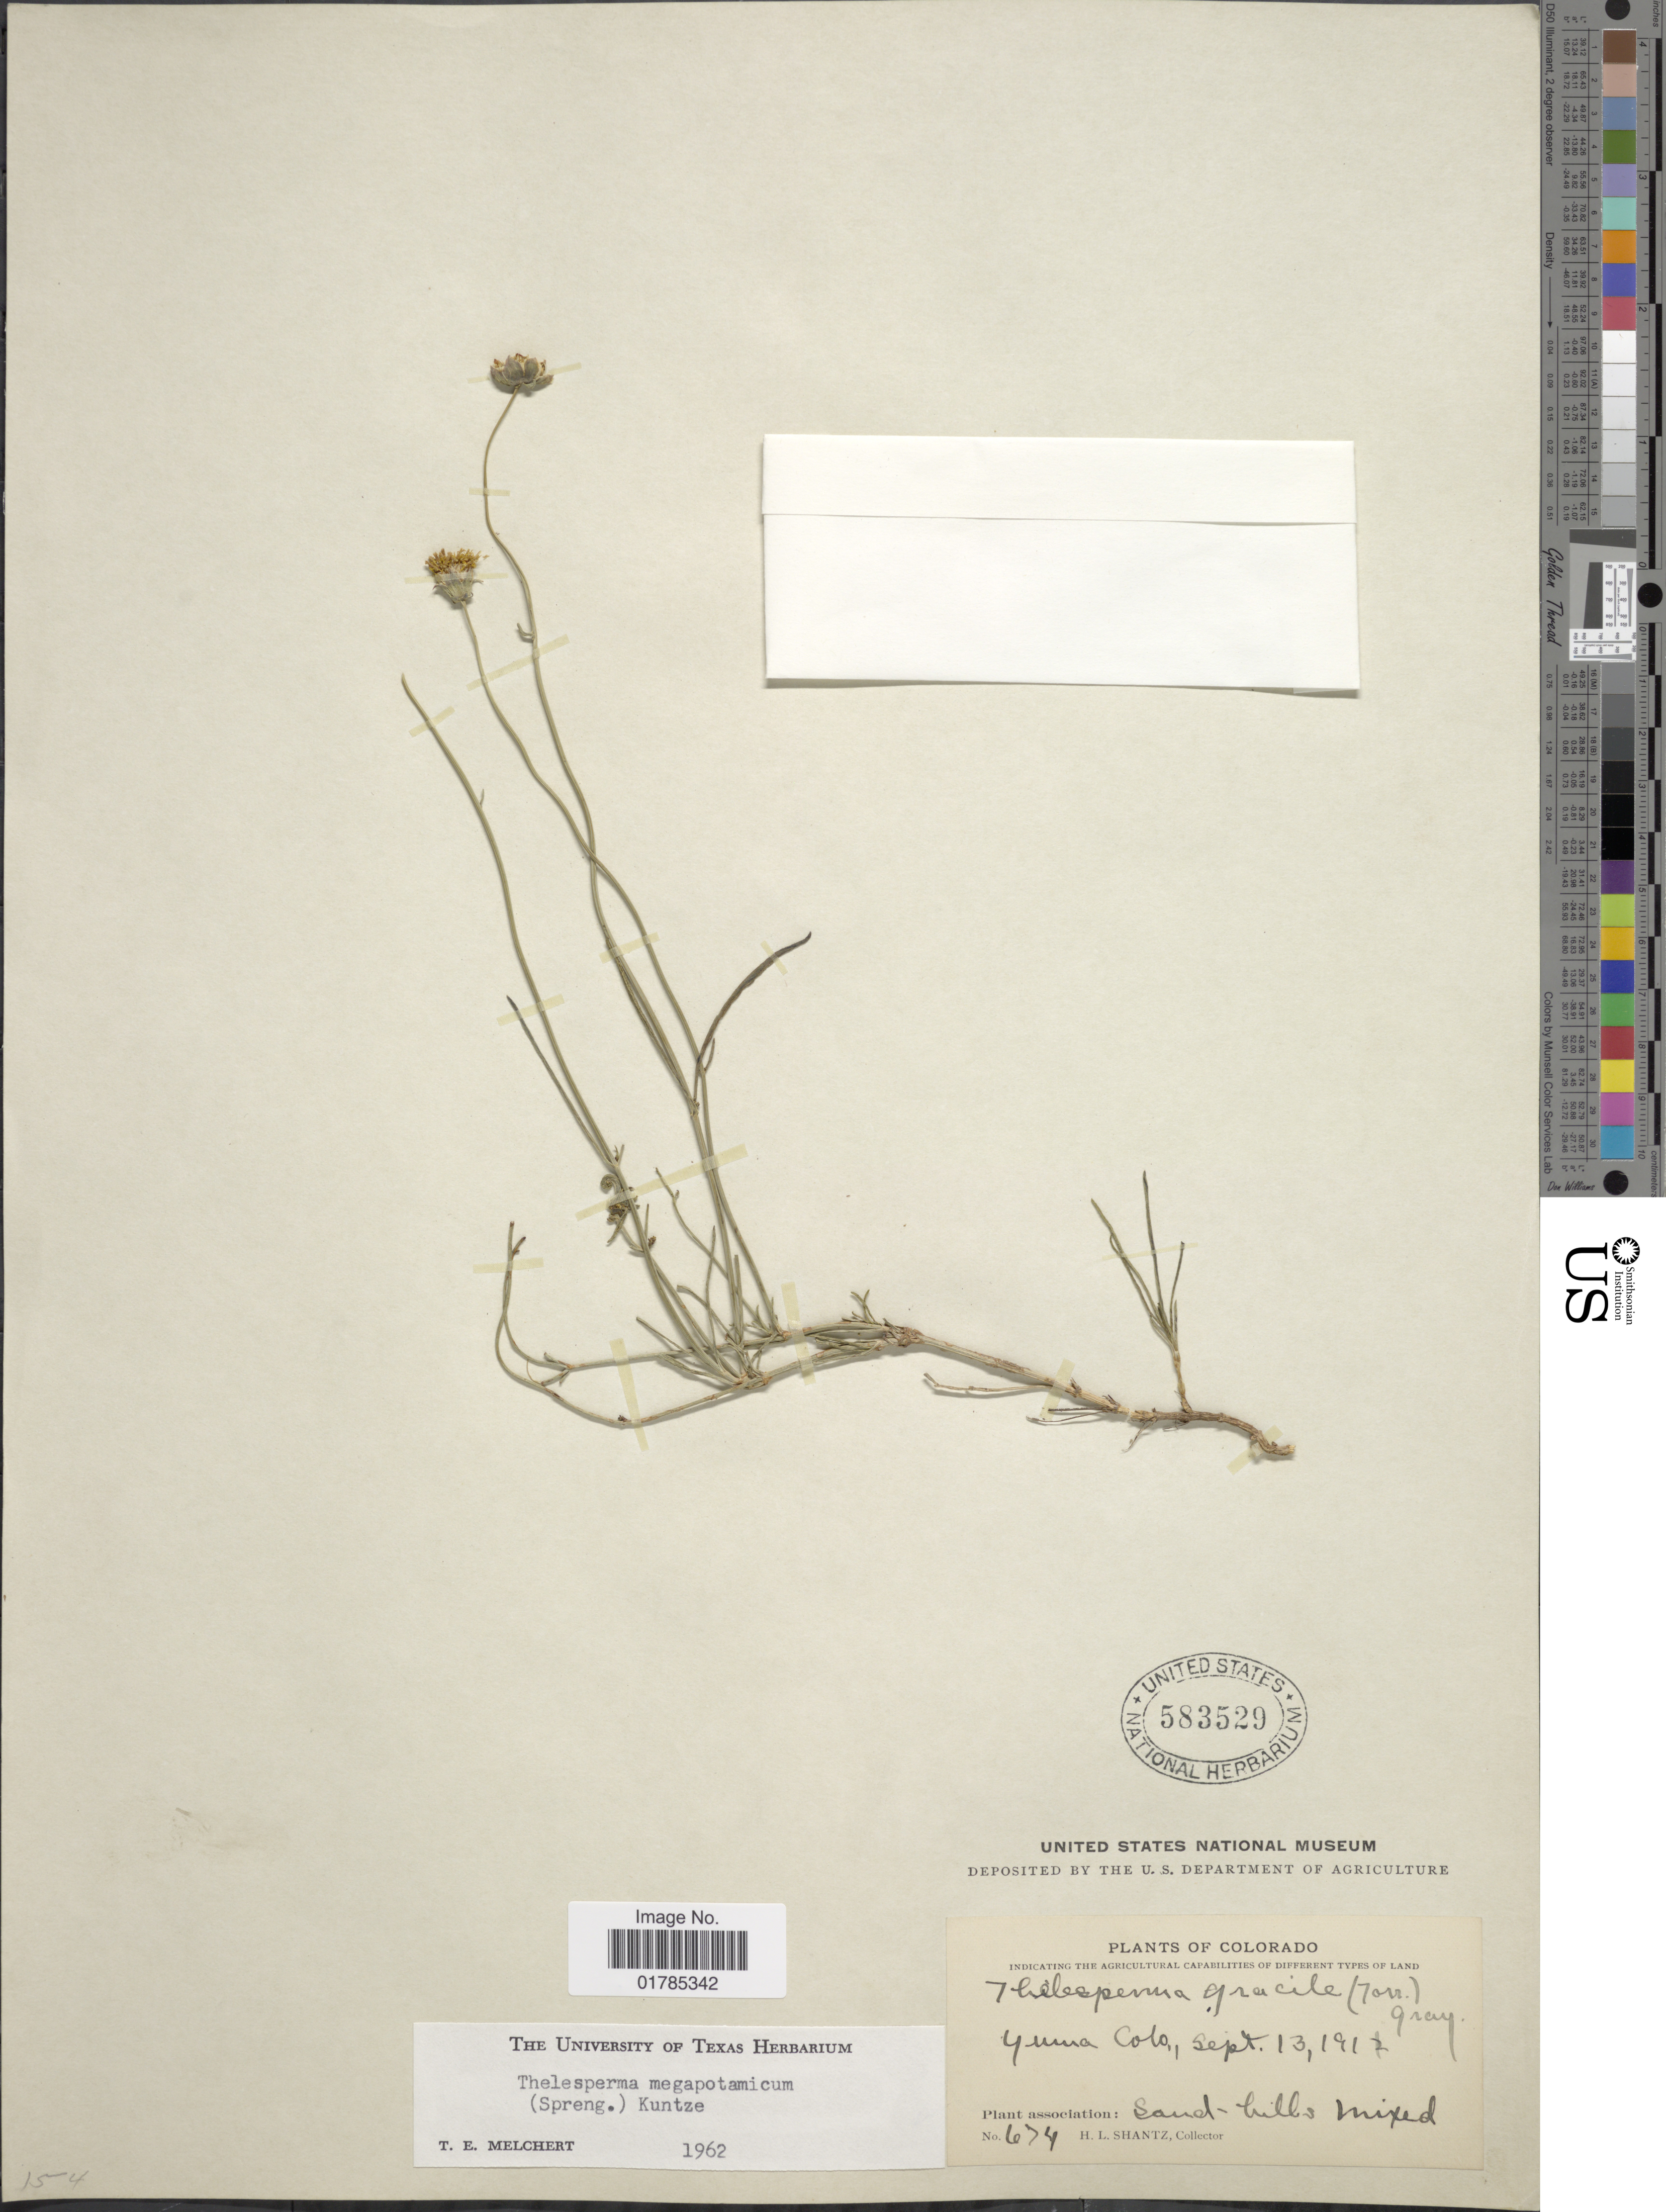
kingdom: Plantae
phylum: Tracheophyta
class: Magnoliopsida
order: Asterales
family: Asteraceae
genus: Thelesperma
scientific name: Thelesperma megapotamicum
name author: (Spreng.) Herter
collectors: H. Shantz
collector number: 674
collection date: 1911-09-13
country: United States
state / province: Colorado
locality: Yuma Colo.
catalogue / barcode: US 583529